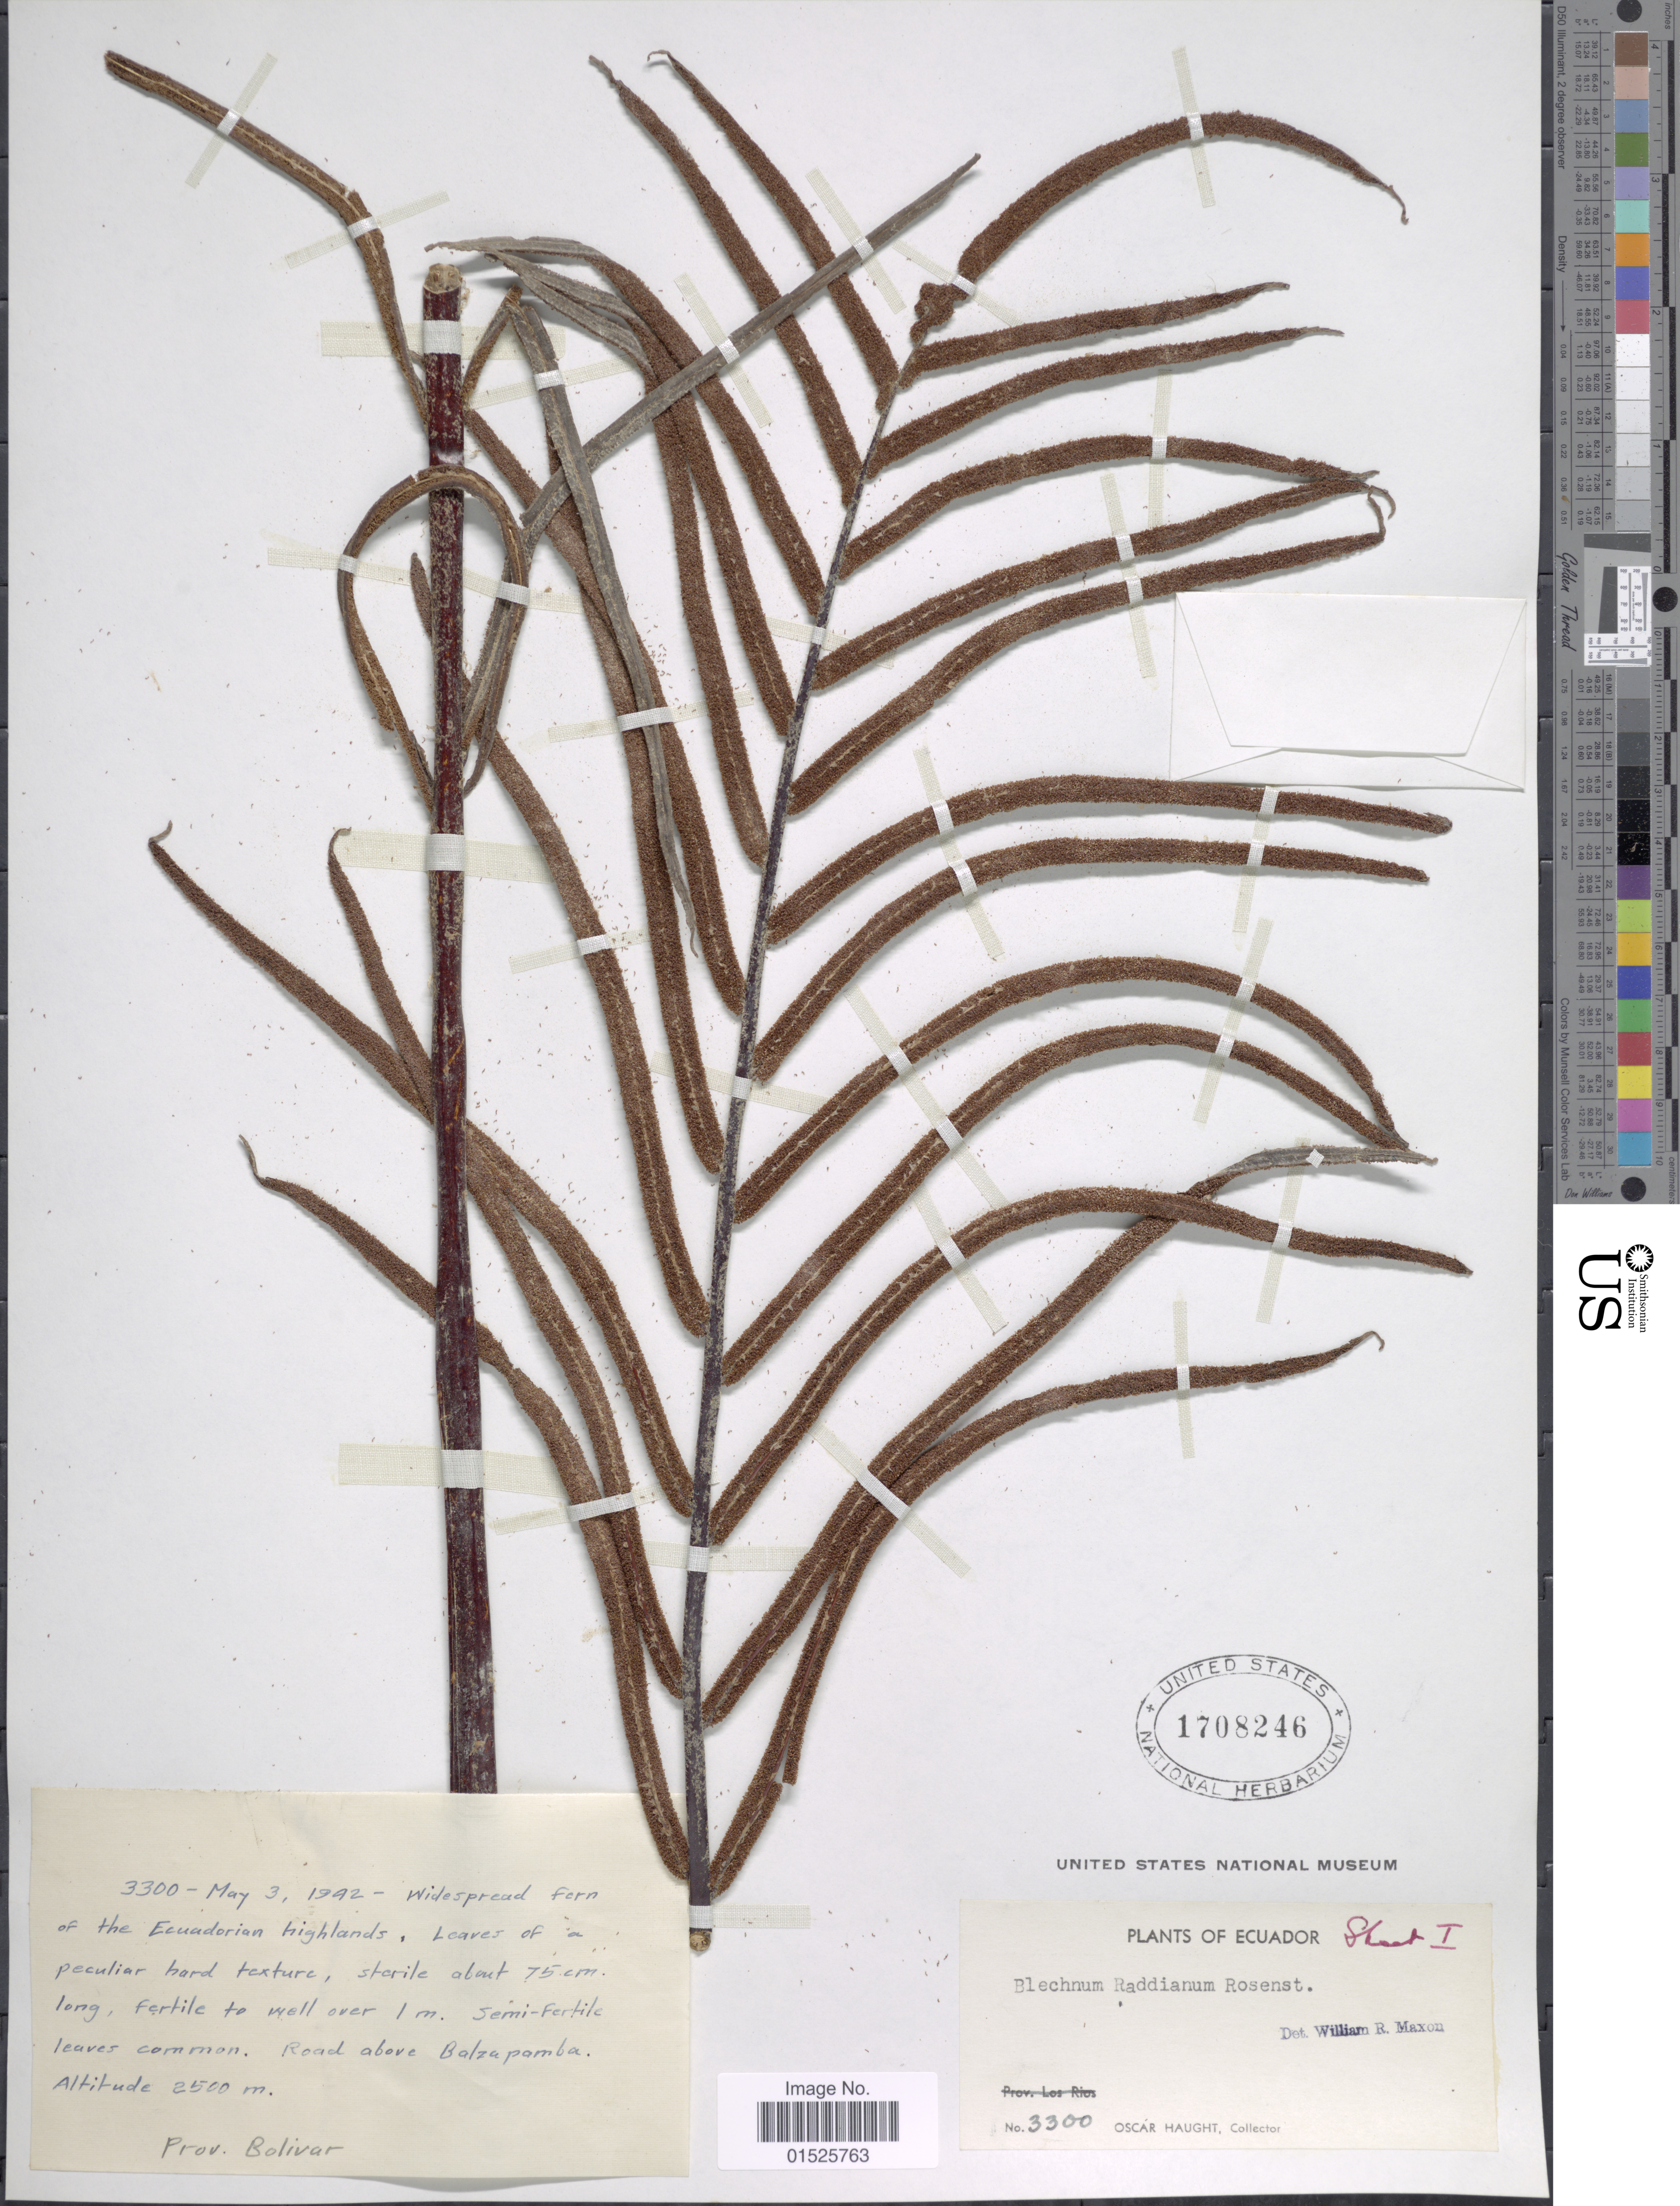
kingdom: Plantae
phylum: Tracheophyta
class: Polypodiopsida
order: Polypodiales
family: Blechnaceae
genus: Blechnum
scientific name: Blechnum cordatum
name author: (Desv.) Hieron.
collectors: O. L. Haught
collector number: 3300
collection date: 1992-05-03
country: Ecuador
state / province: Bolívar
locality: Road above Balzapamba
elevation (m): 2500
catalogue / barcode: US 1708246